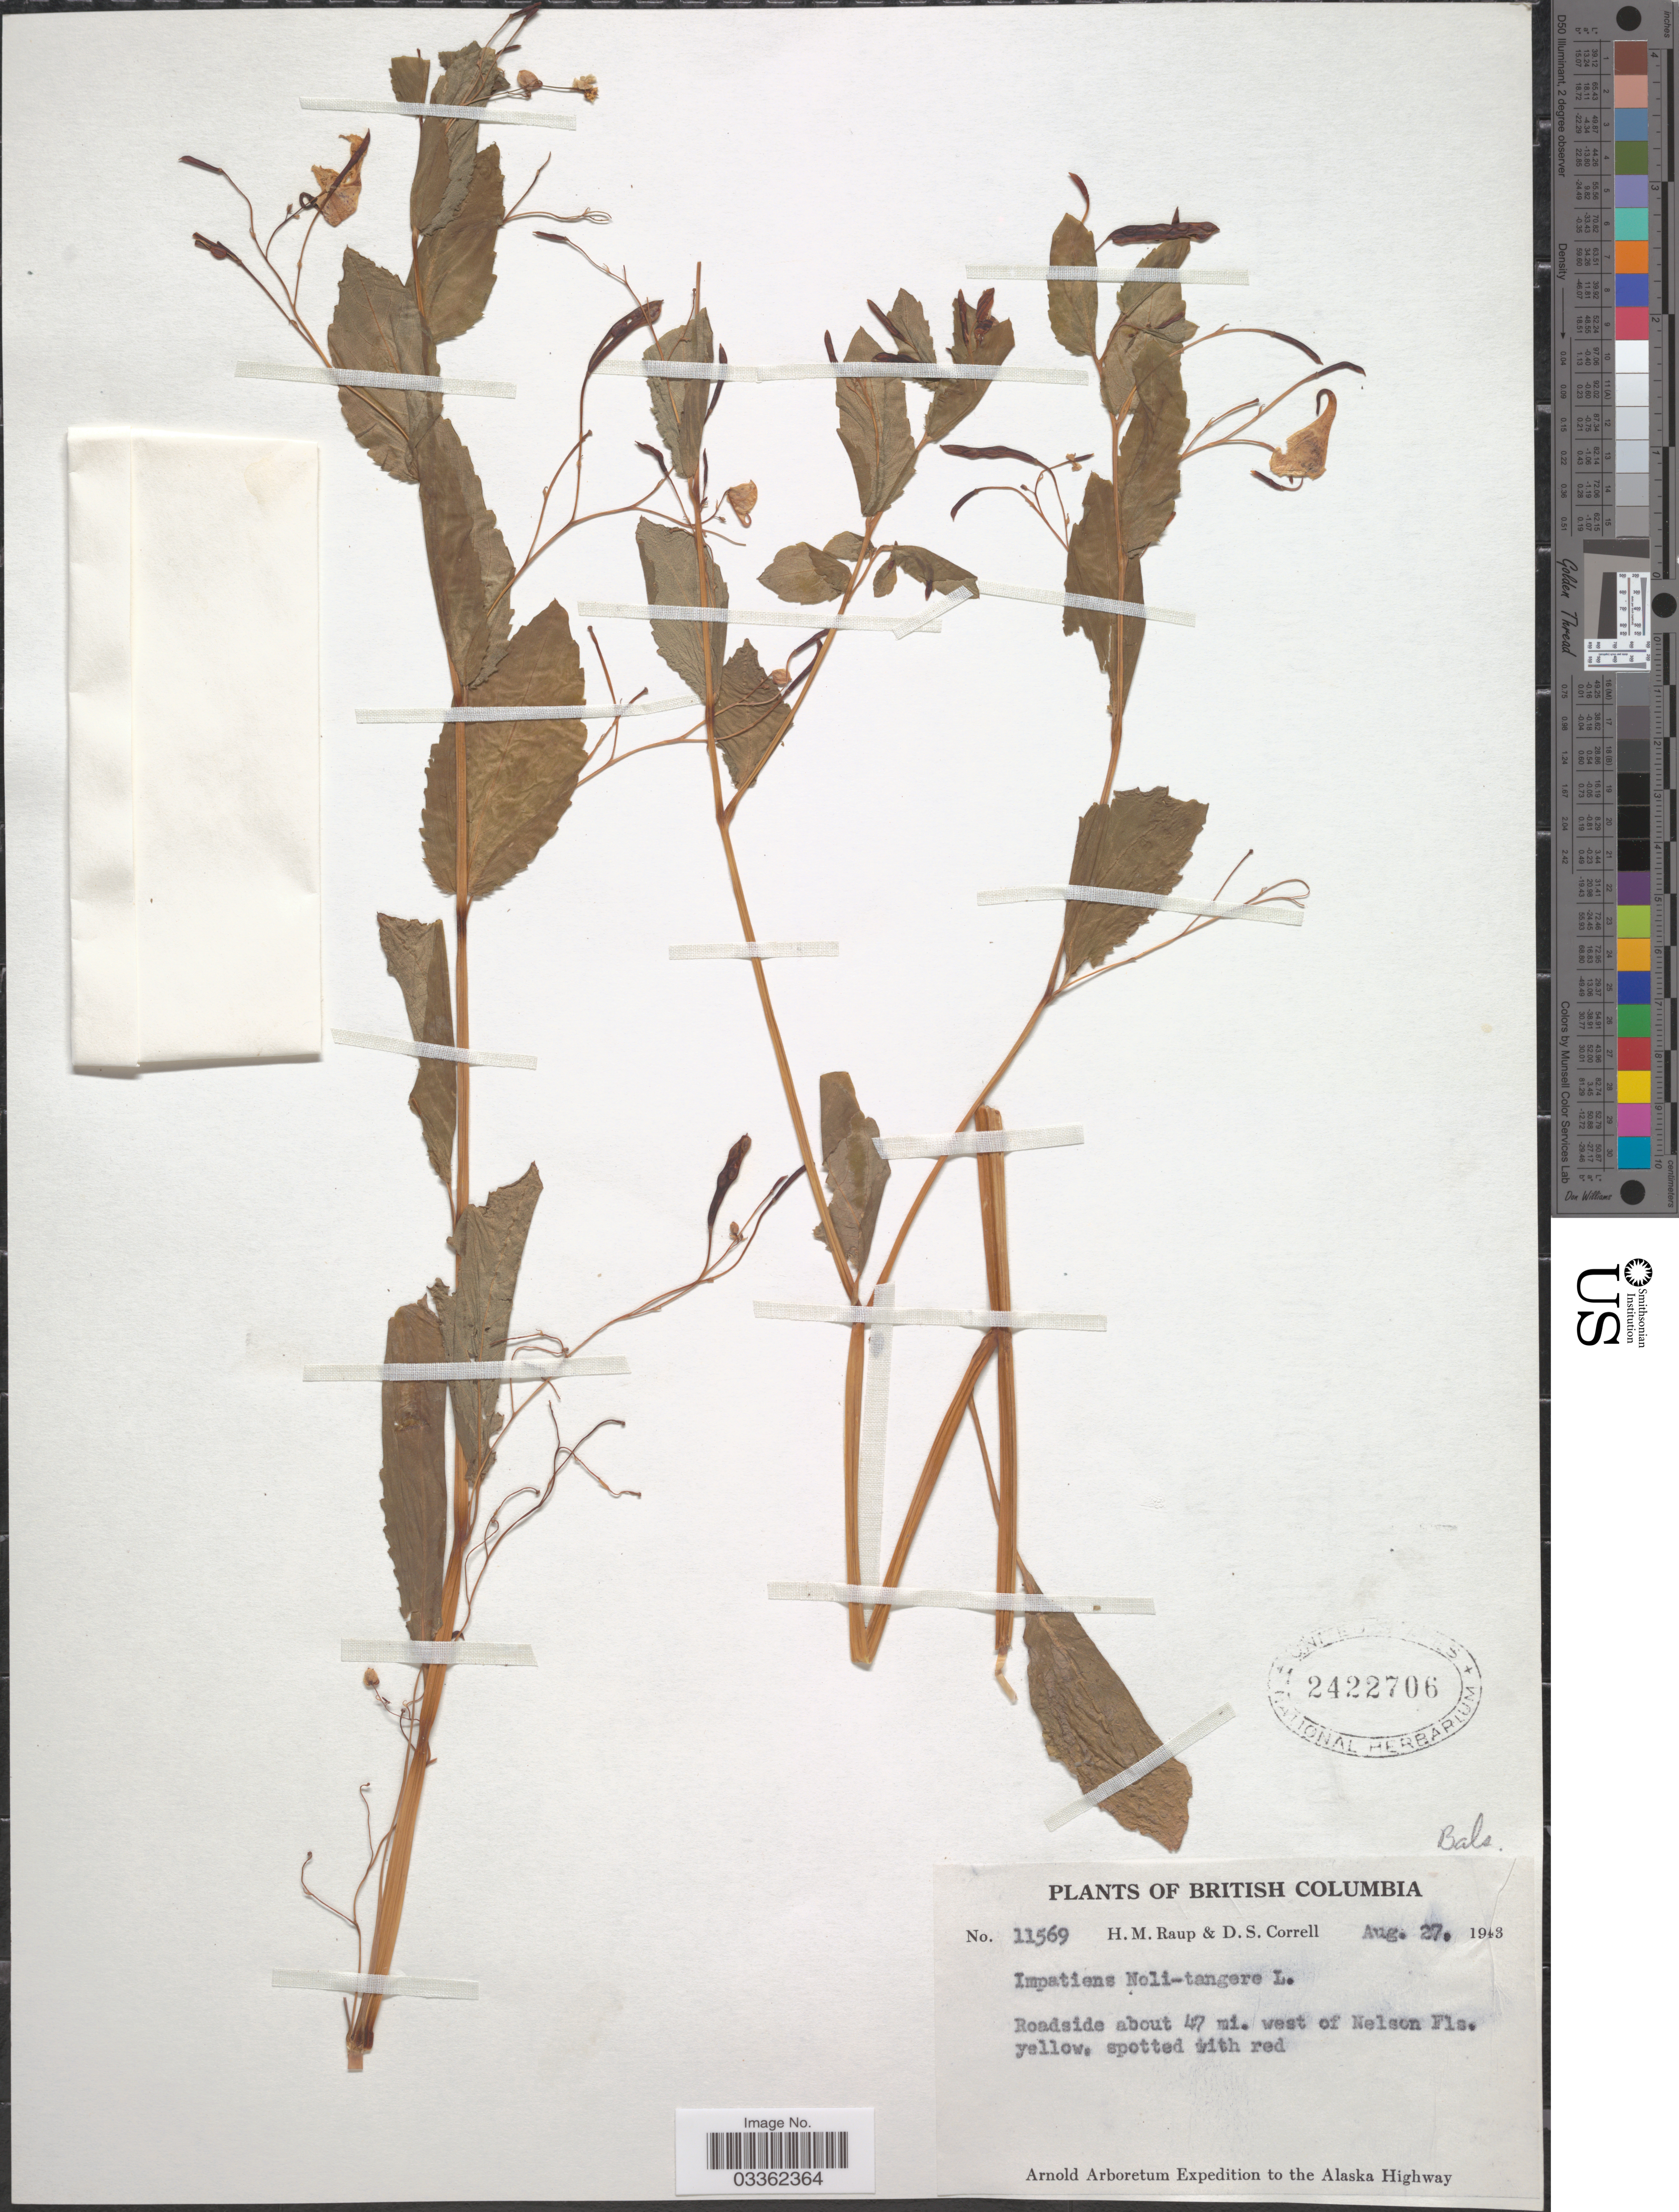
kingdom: Plantae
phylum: Tracheophyta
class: Magnoliopsida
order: Ericales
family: Balsaminaceae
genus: Impatiens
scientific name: Impatiens noli-tangere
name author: L.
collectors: H. Raup & D. S. Correll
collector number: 11569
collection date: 1943-08-27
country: Canada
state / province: British Columbia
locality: Roadside about 47 mi. west of Nelson Fls., Alaska Highway.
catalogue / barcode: US 2422706